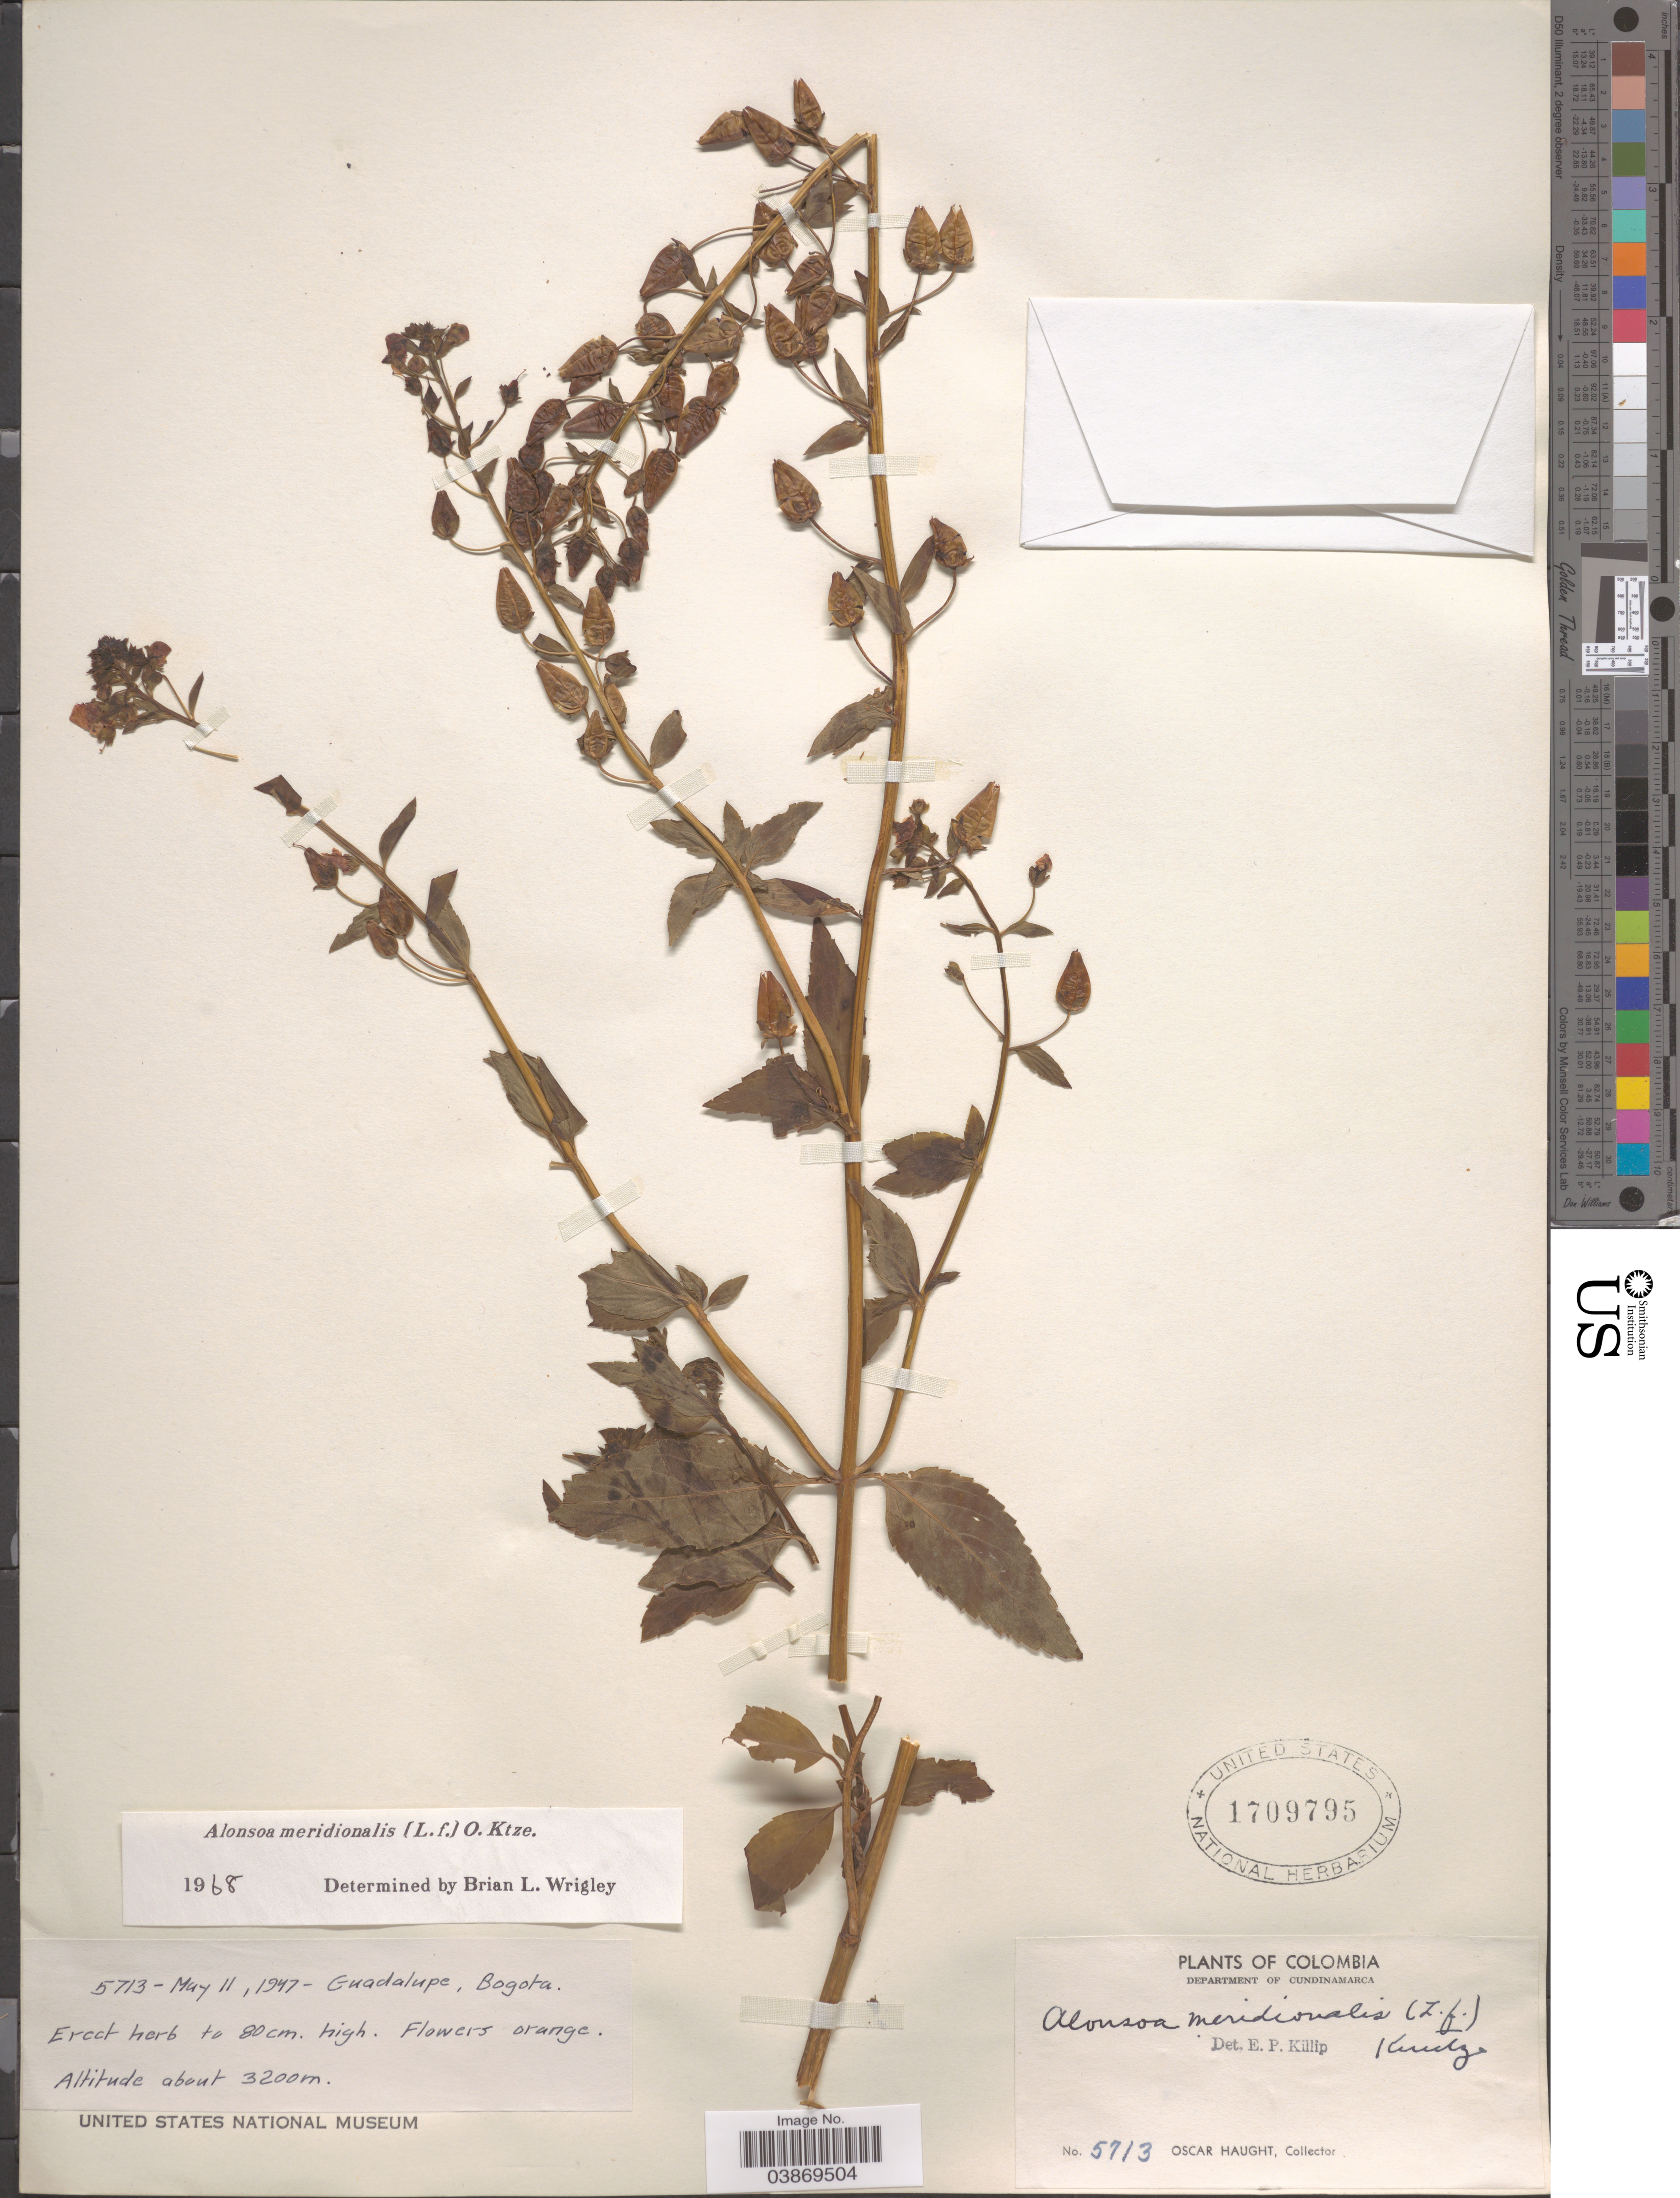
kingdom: Plantae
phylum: Tracheophyta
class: Magnoliopsida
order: Lamiales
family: Scrophulariaceae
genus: Alonsoa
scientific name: Alonsoa meridionalis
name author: (L. f.) Kuntze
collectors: O. L. Haught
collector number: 5713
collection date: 1947-05-11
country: Colombia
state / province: Cundinamarca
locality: Department of Cundinamarca. Guadalupe, Bogota.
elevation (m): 3200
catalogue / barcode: US 1709795